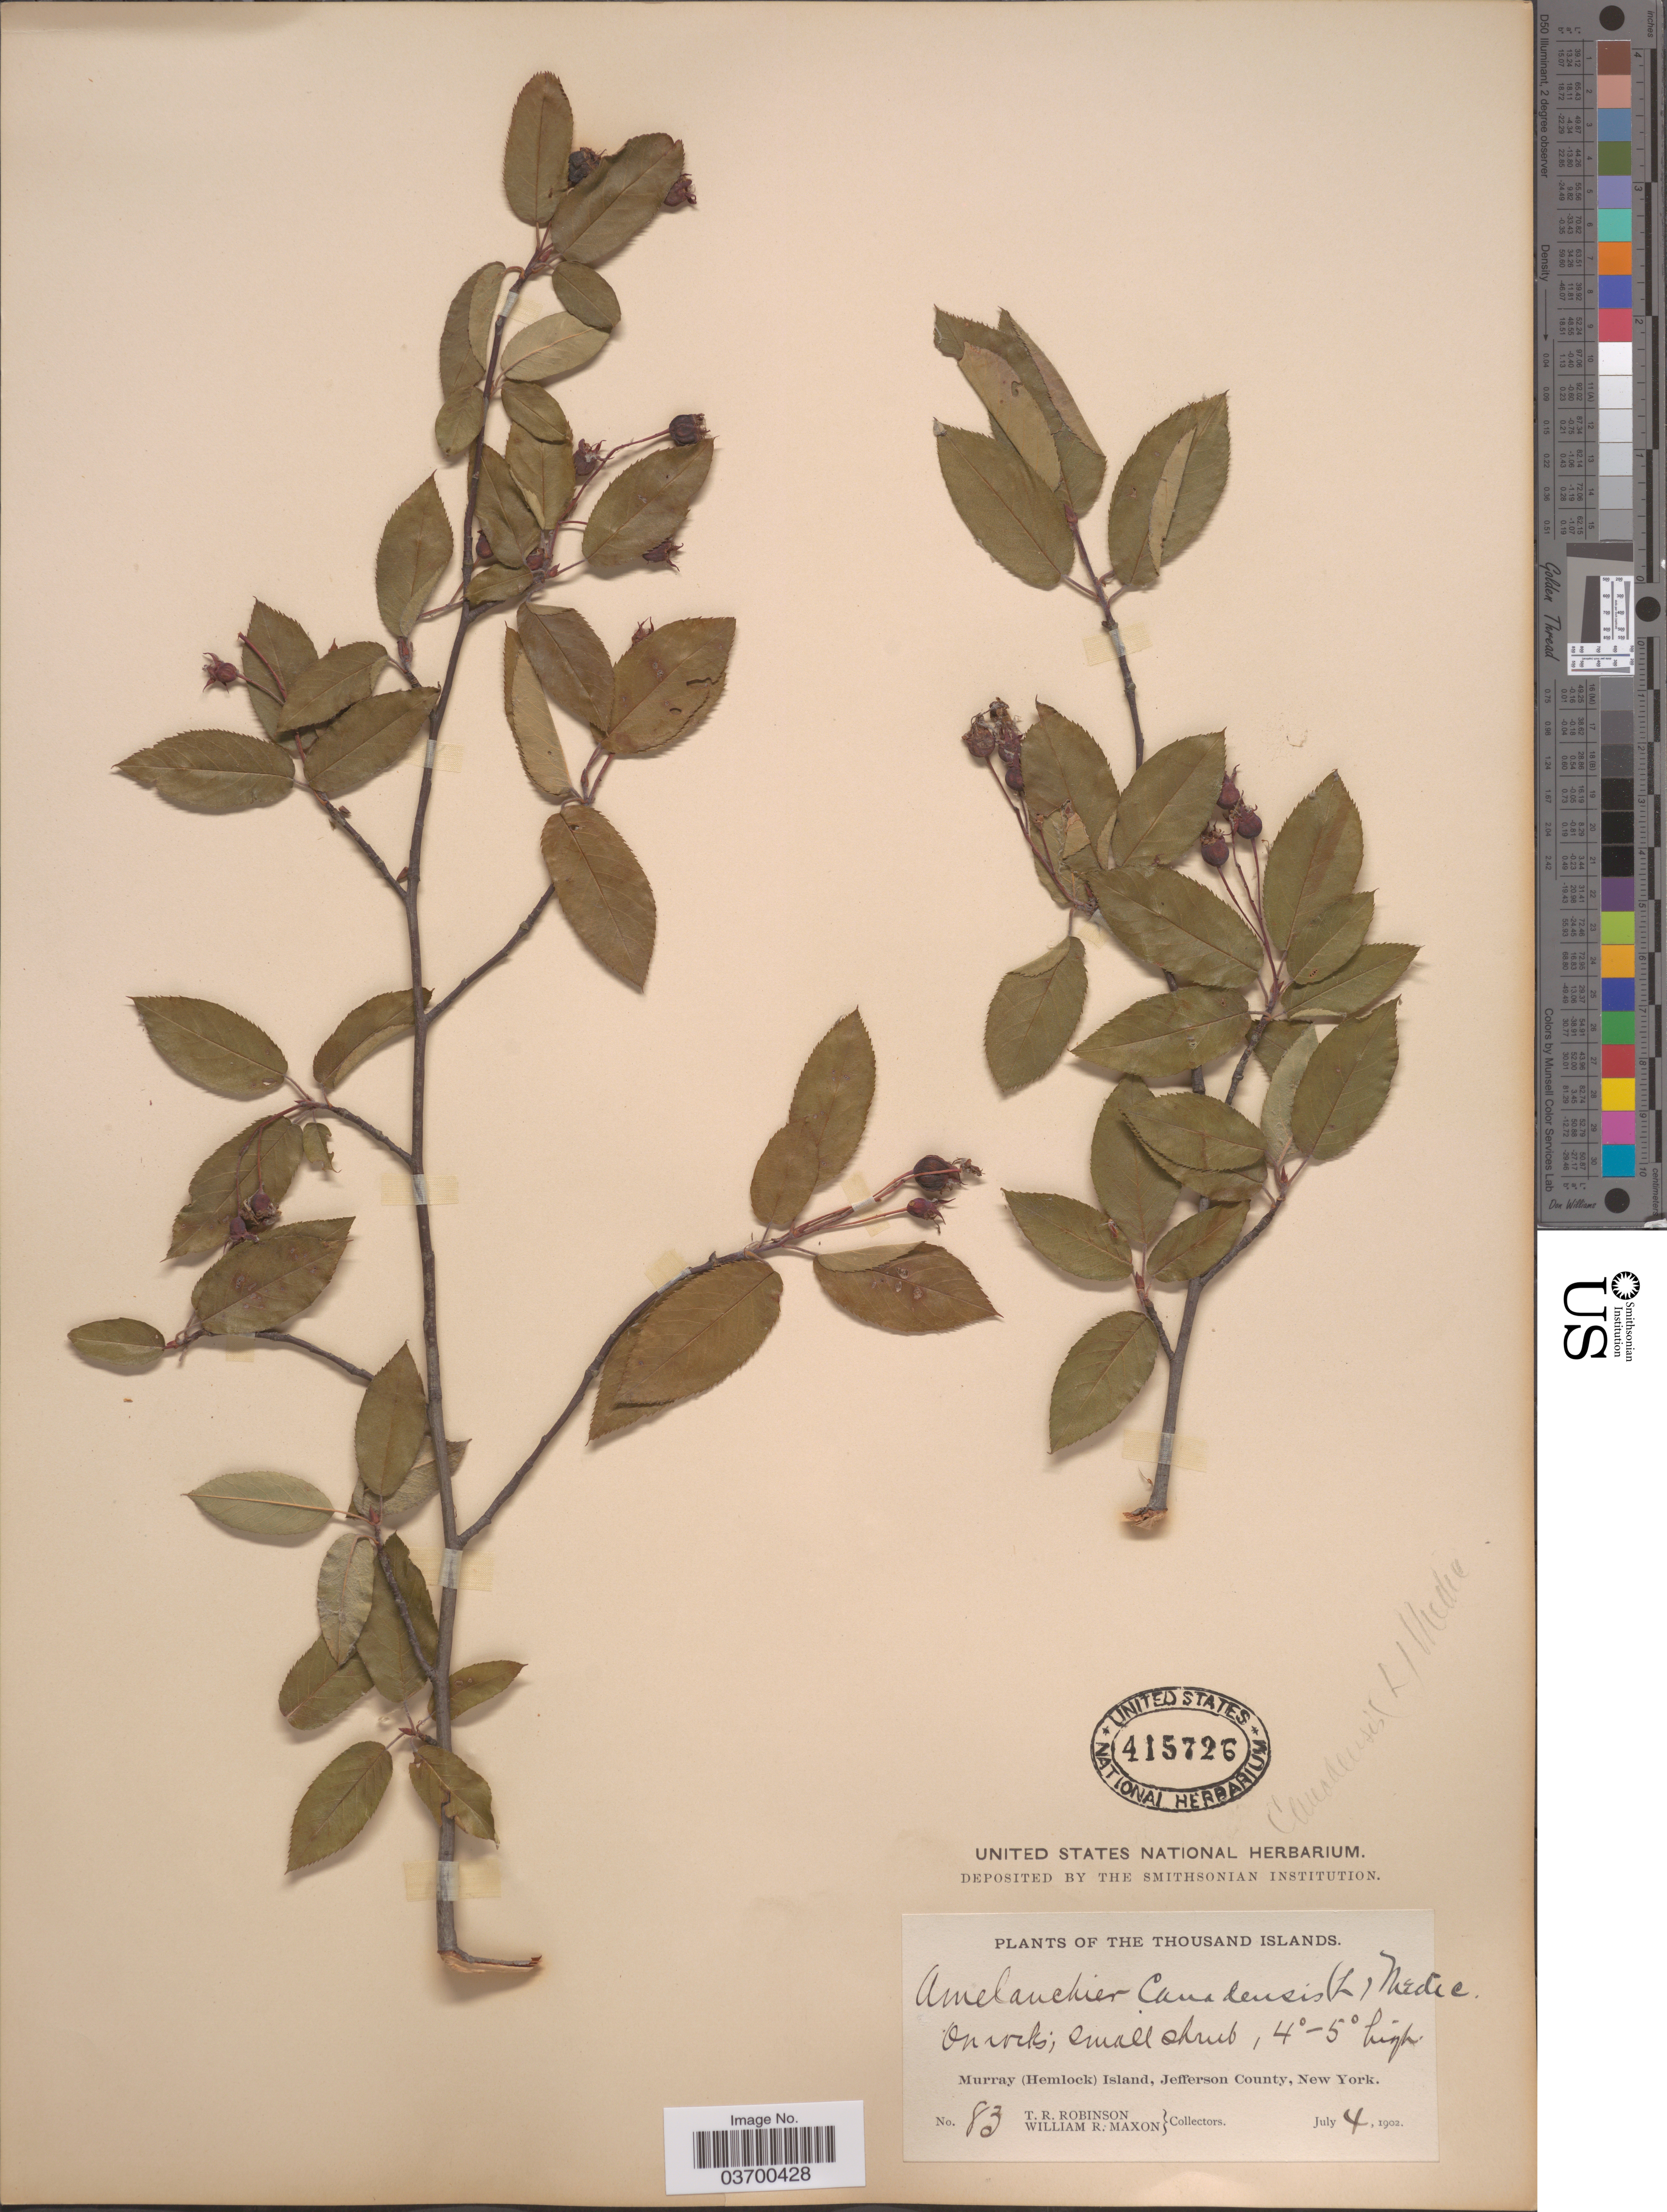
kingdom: Plantae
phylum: Tracheophyta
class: Magnoliopsida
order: Rosales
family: Rosaceae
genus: Amelanchier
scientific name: Amelanchier canadensis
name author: (L.) Medic.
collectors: T. R. Robinson & W. R. Maxon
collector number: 83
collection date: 1902-07-04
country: United States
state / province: New York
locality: Thousand Islands. Murray (Hemlock) Island, Jefferson County.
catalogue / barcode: US 415726